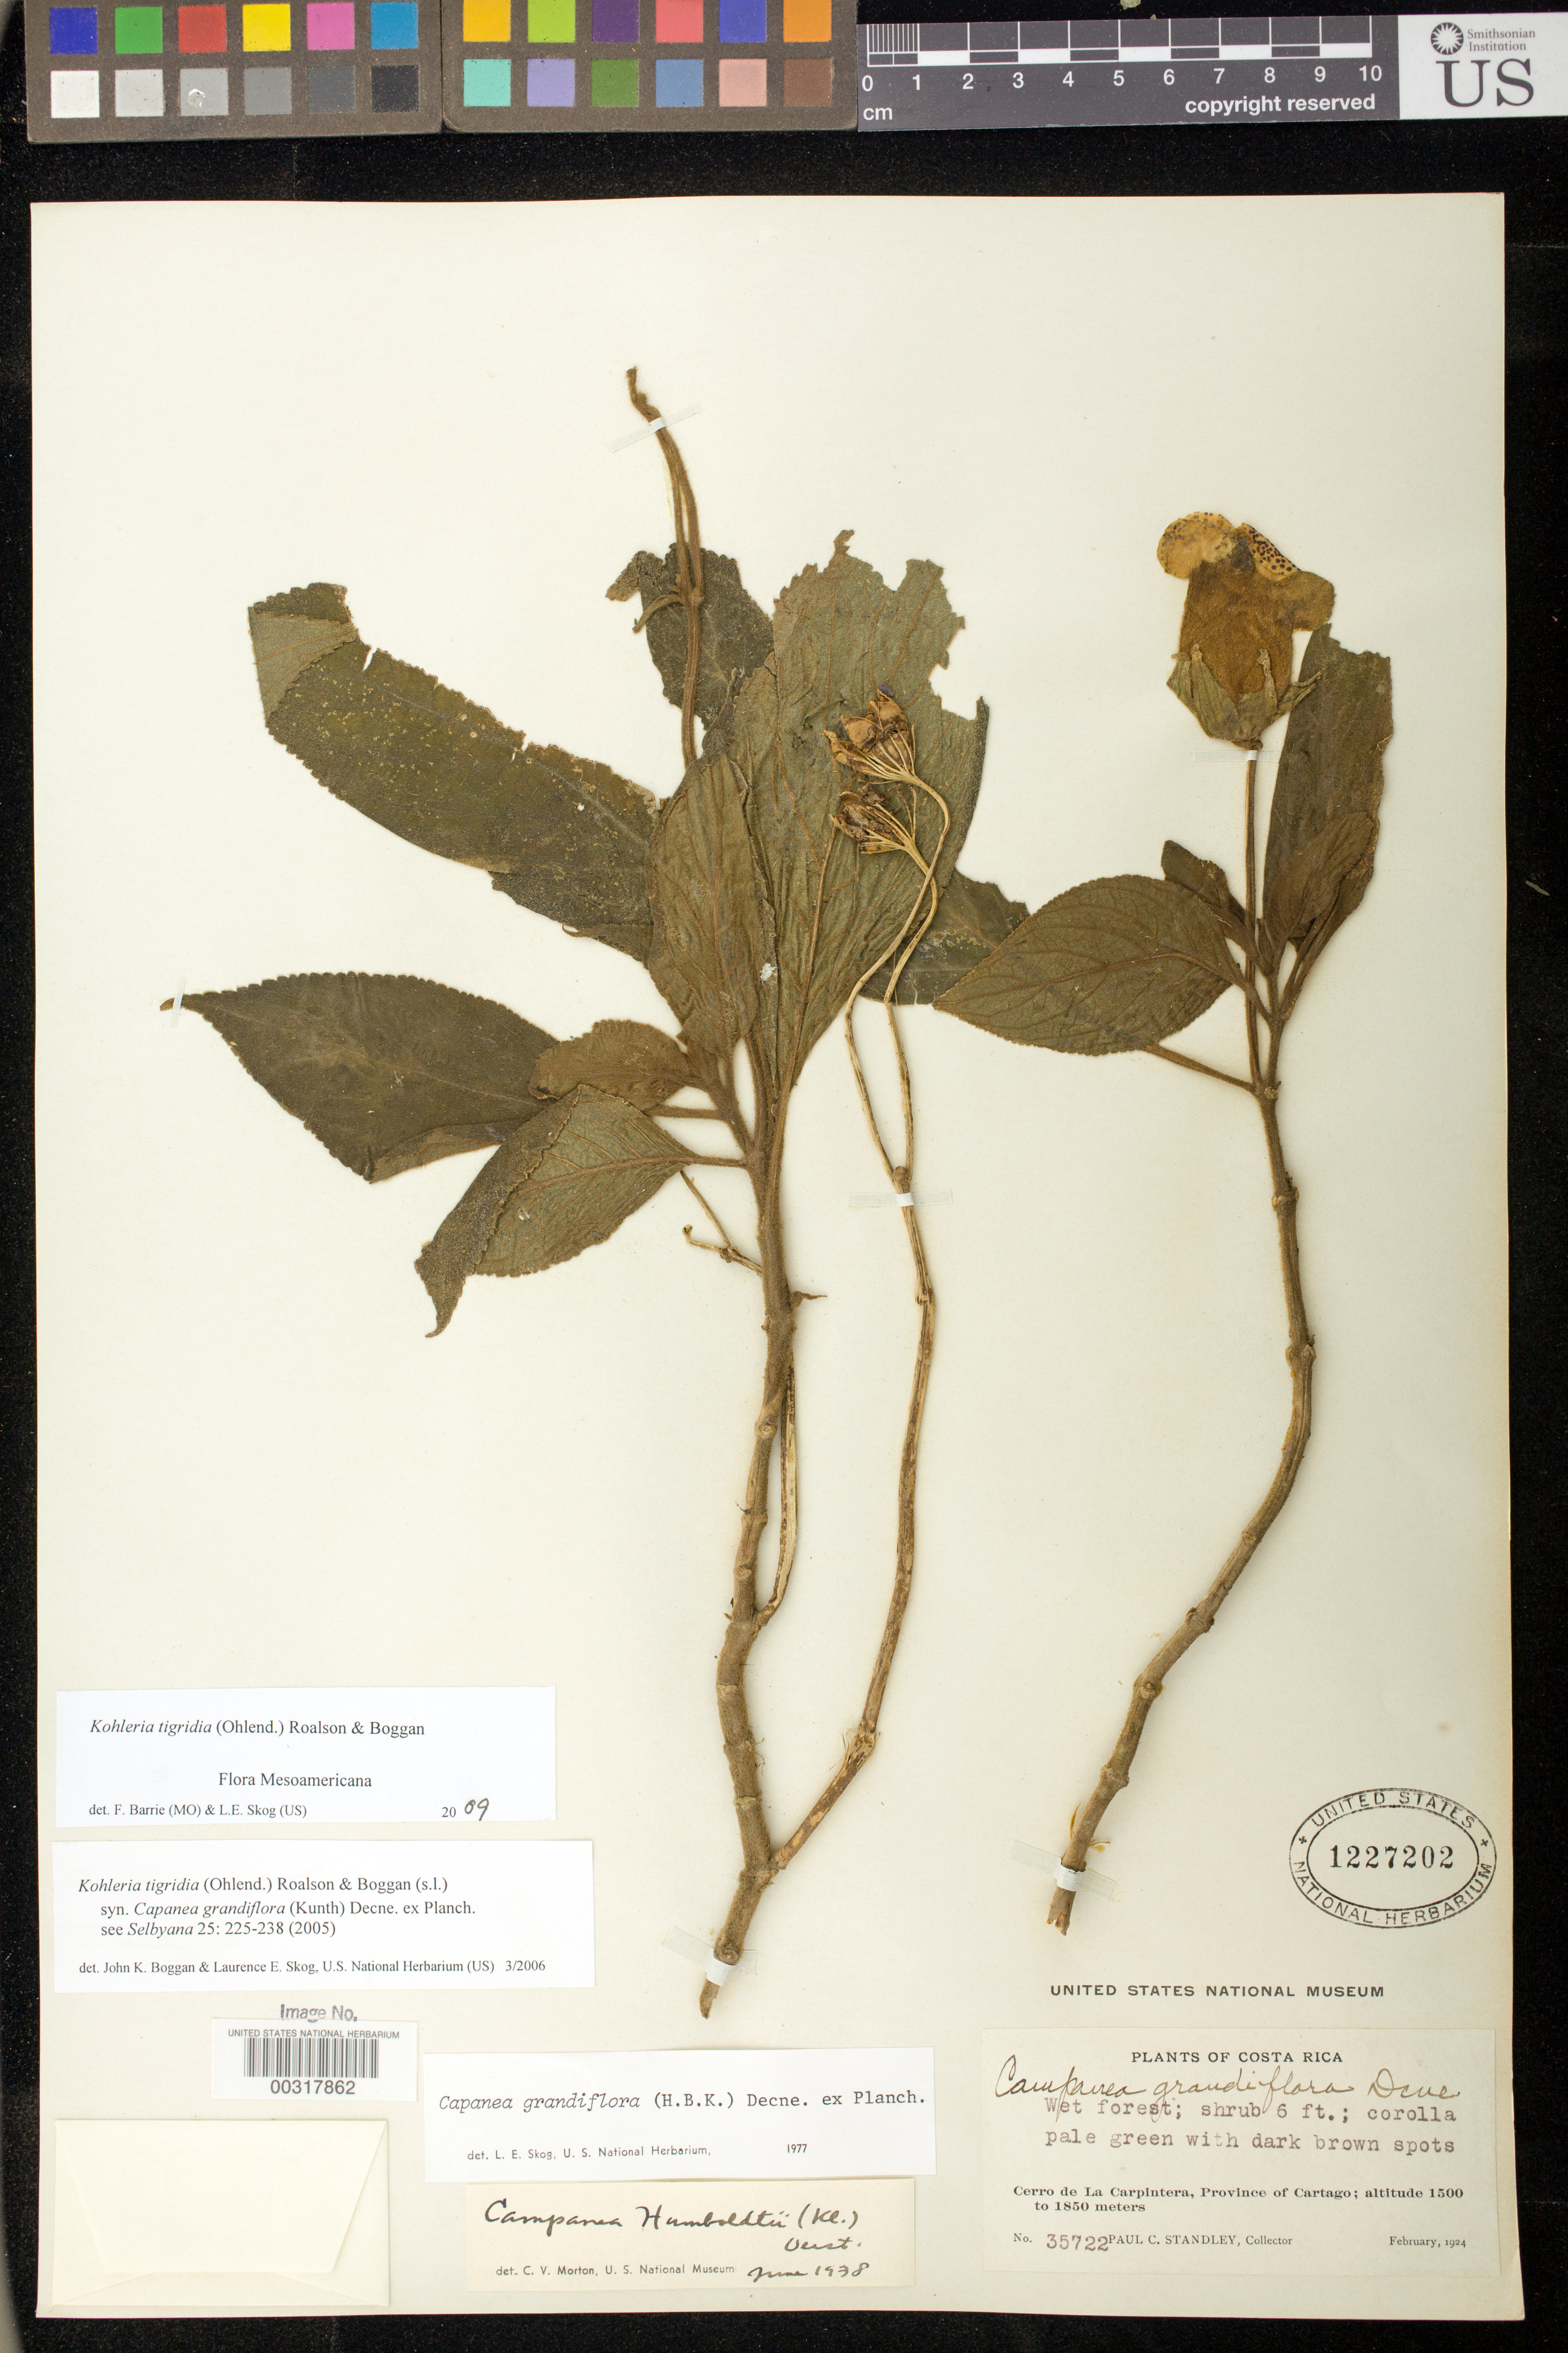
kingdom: Plantae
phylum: Tracheophyta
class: Magnoliopsida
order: Lamiales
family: Gesneriaceae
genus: Kohleria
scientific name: Kohleria tigridia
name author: (Ohlend.) Roalson & Boggan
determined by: Boggan, J. K.; Skog, L. E.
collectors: P. C. Standley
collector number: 35722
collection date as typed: Feb 1924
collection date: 1924-02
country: Costa Rica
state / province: Cartago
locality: Cerro de la Carpintera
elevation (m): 1500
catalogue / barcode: US 1227202